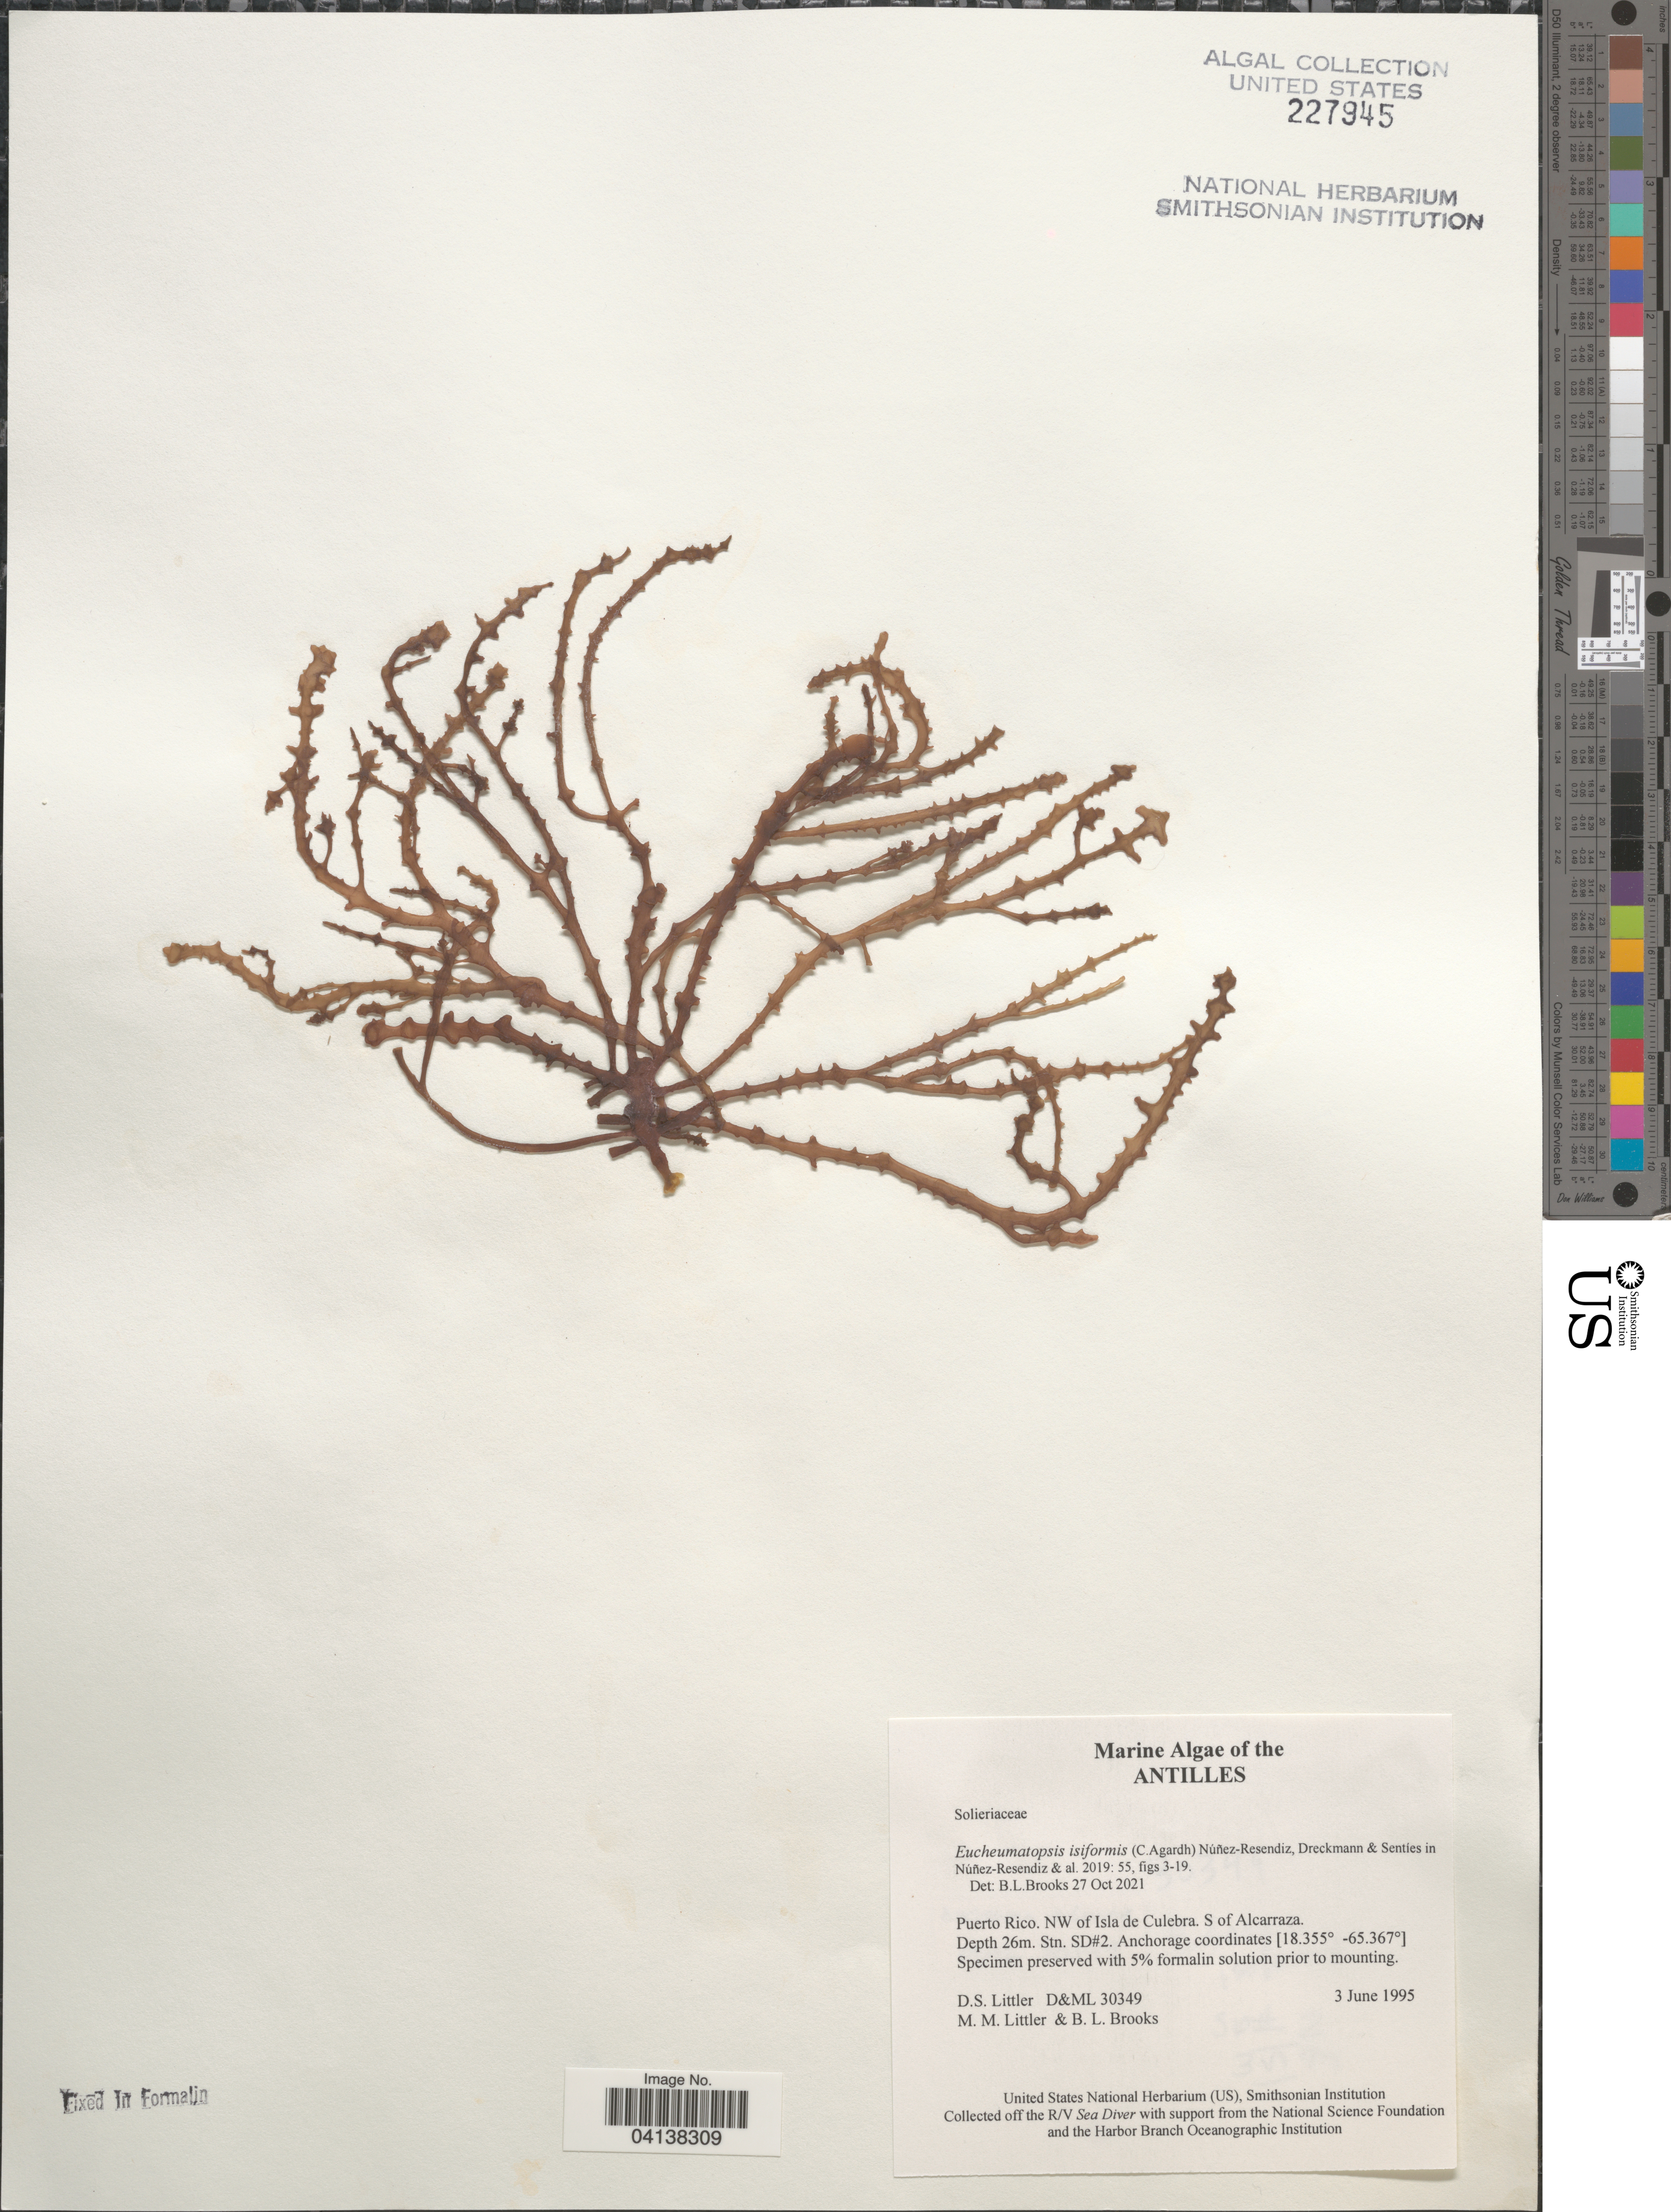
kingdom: Plantae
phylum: Rhodophyta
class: Florideophyceae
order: Gigartinales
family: Solieriaceae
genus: Eucheumatopsis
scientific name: Eucheumatopsis isiformis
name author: (C. Agardh) M.L. Núñez-Resendiz et al.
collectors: D. S. Littler & B. Brooks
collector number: D&ML 30349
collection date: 1995-06-03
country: Puerto Rico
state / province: Culebra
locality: NW of Isla de Culebra. S of Alcarraza. Stn. SD#2. The Antilles.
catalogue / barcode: US 227945